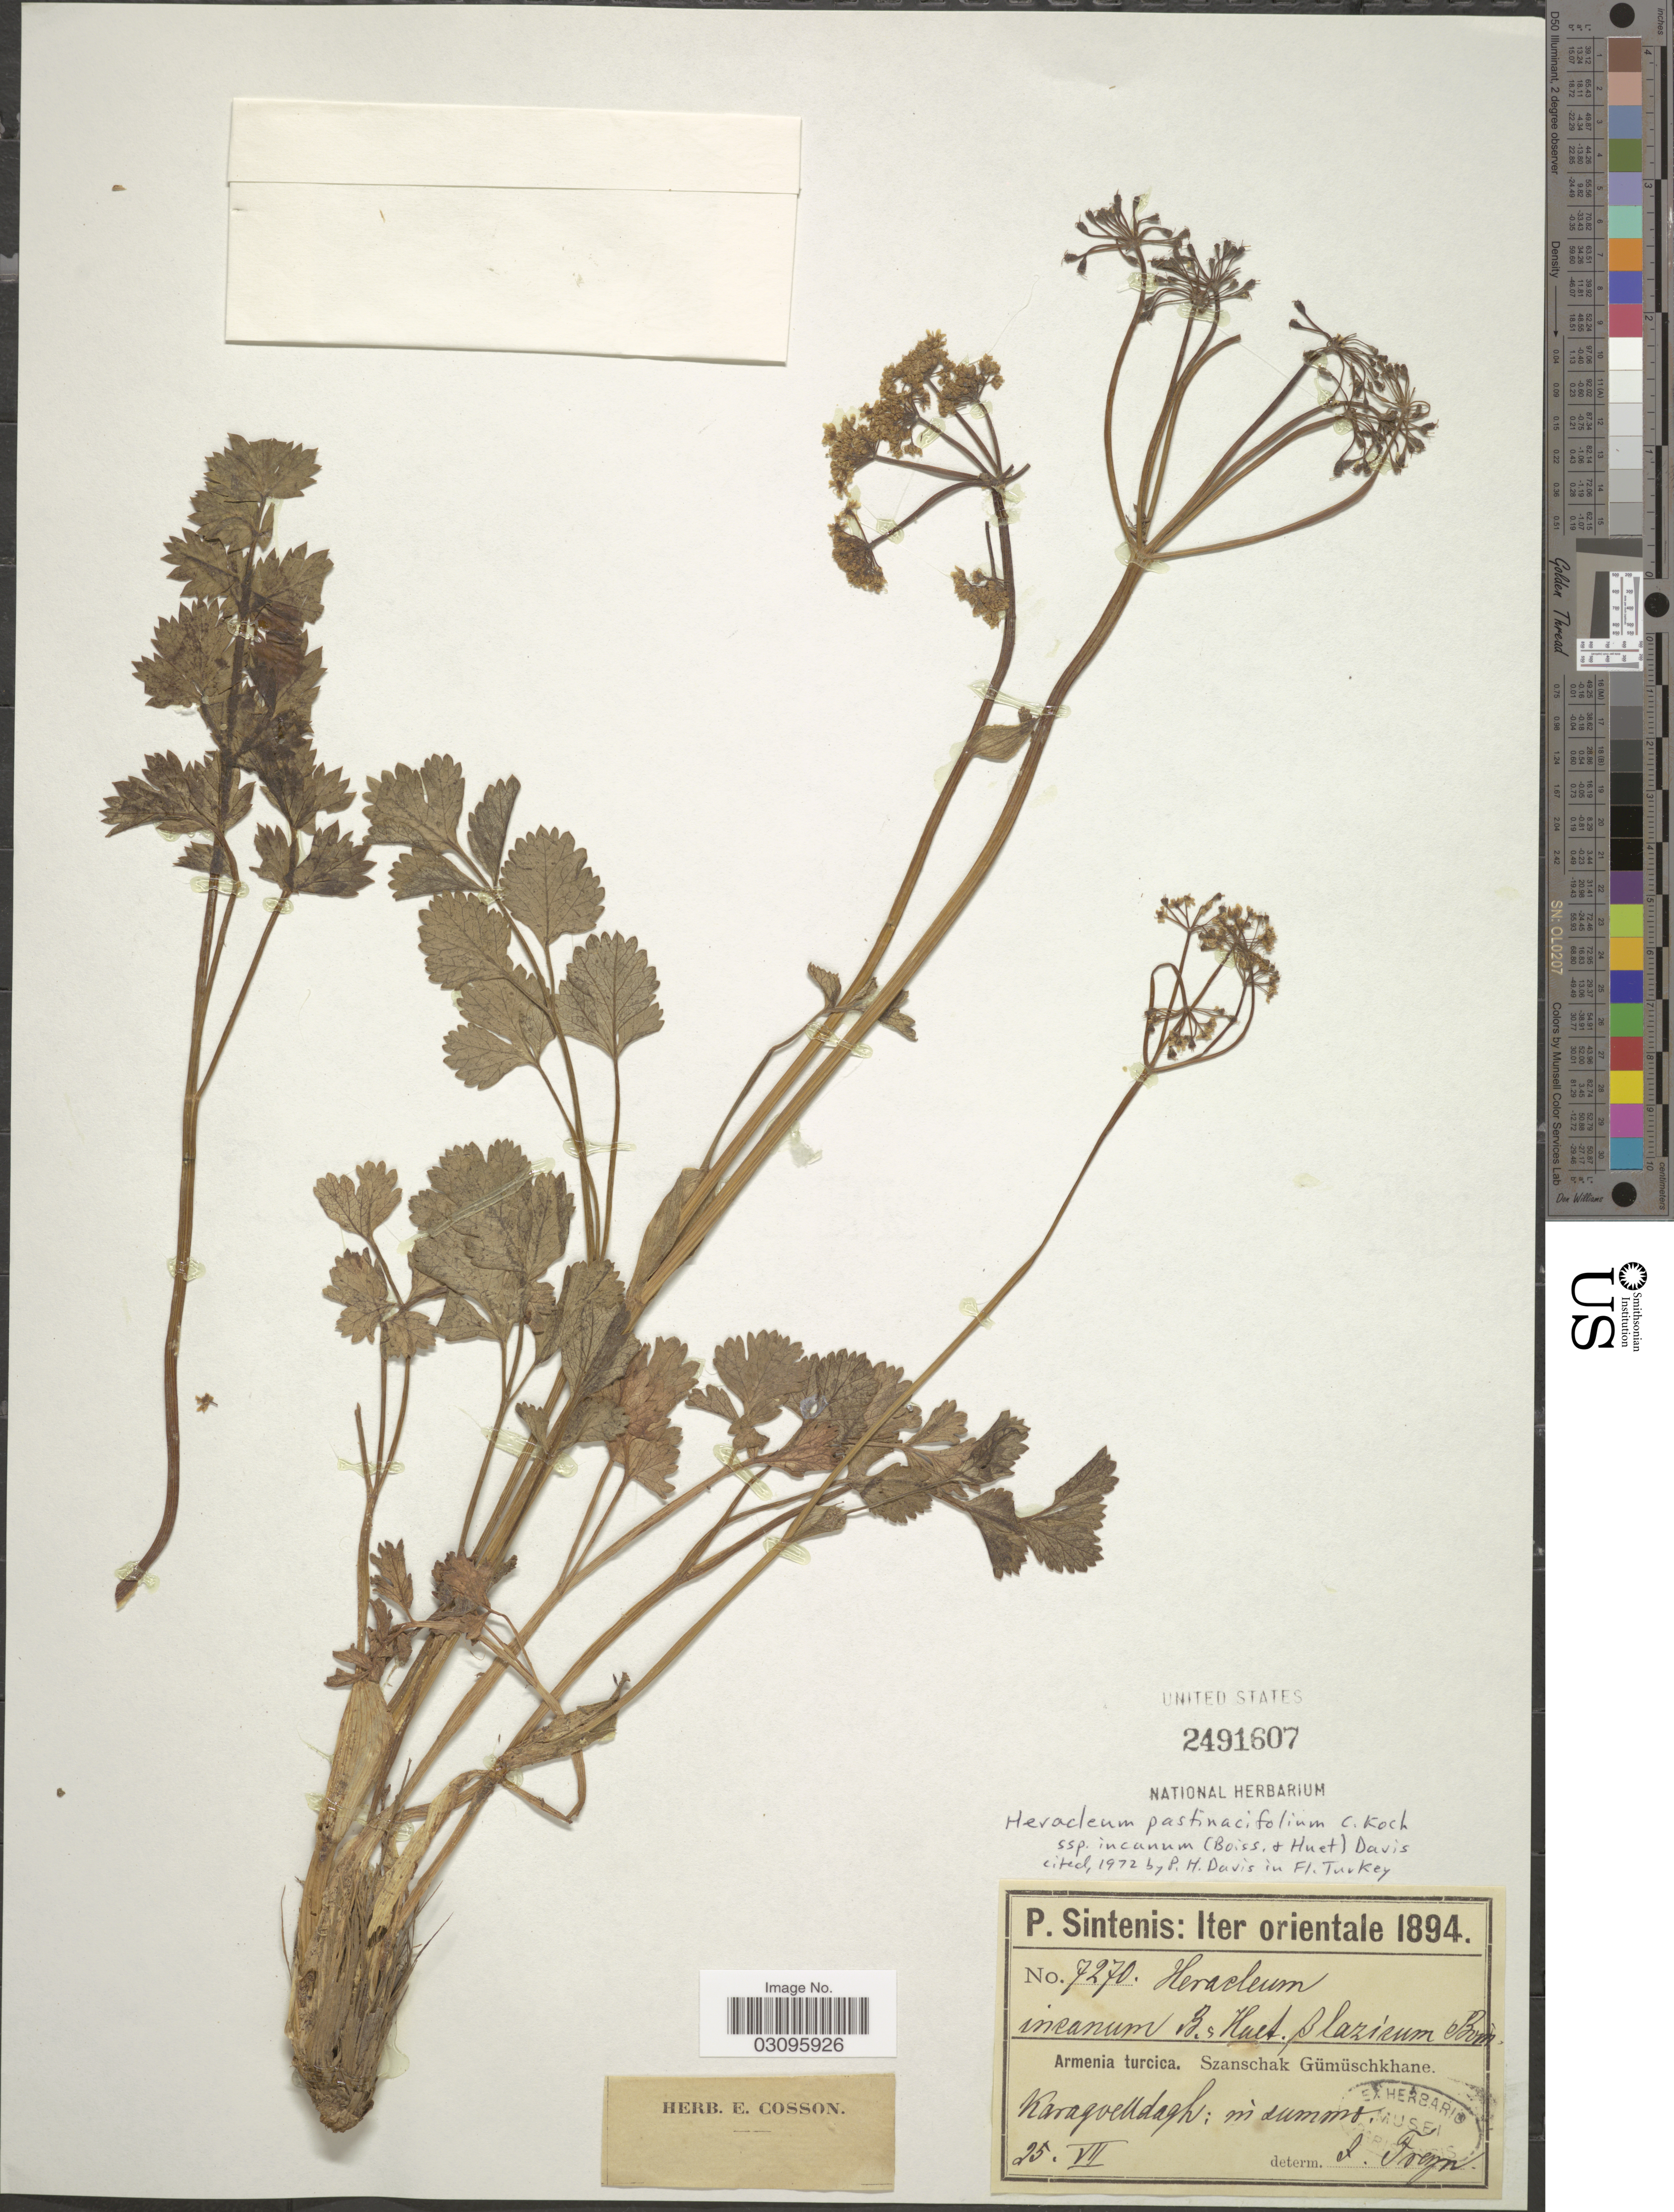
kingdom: Plantae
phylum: Tracheophyta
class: Magnoliopsida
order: Apiales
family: Apiaceae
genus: Heracleum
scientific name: Heracleum pastinacifolium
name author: C. Koch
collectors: P. Sintenis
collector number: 7270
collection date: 1894-07-25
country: Turkey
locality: Iter orientale. Armenia turcica. Szanschak Gümüschkhane. Karagoelldagh.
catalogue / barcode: US 2491607